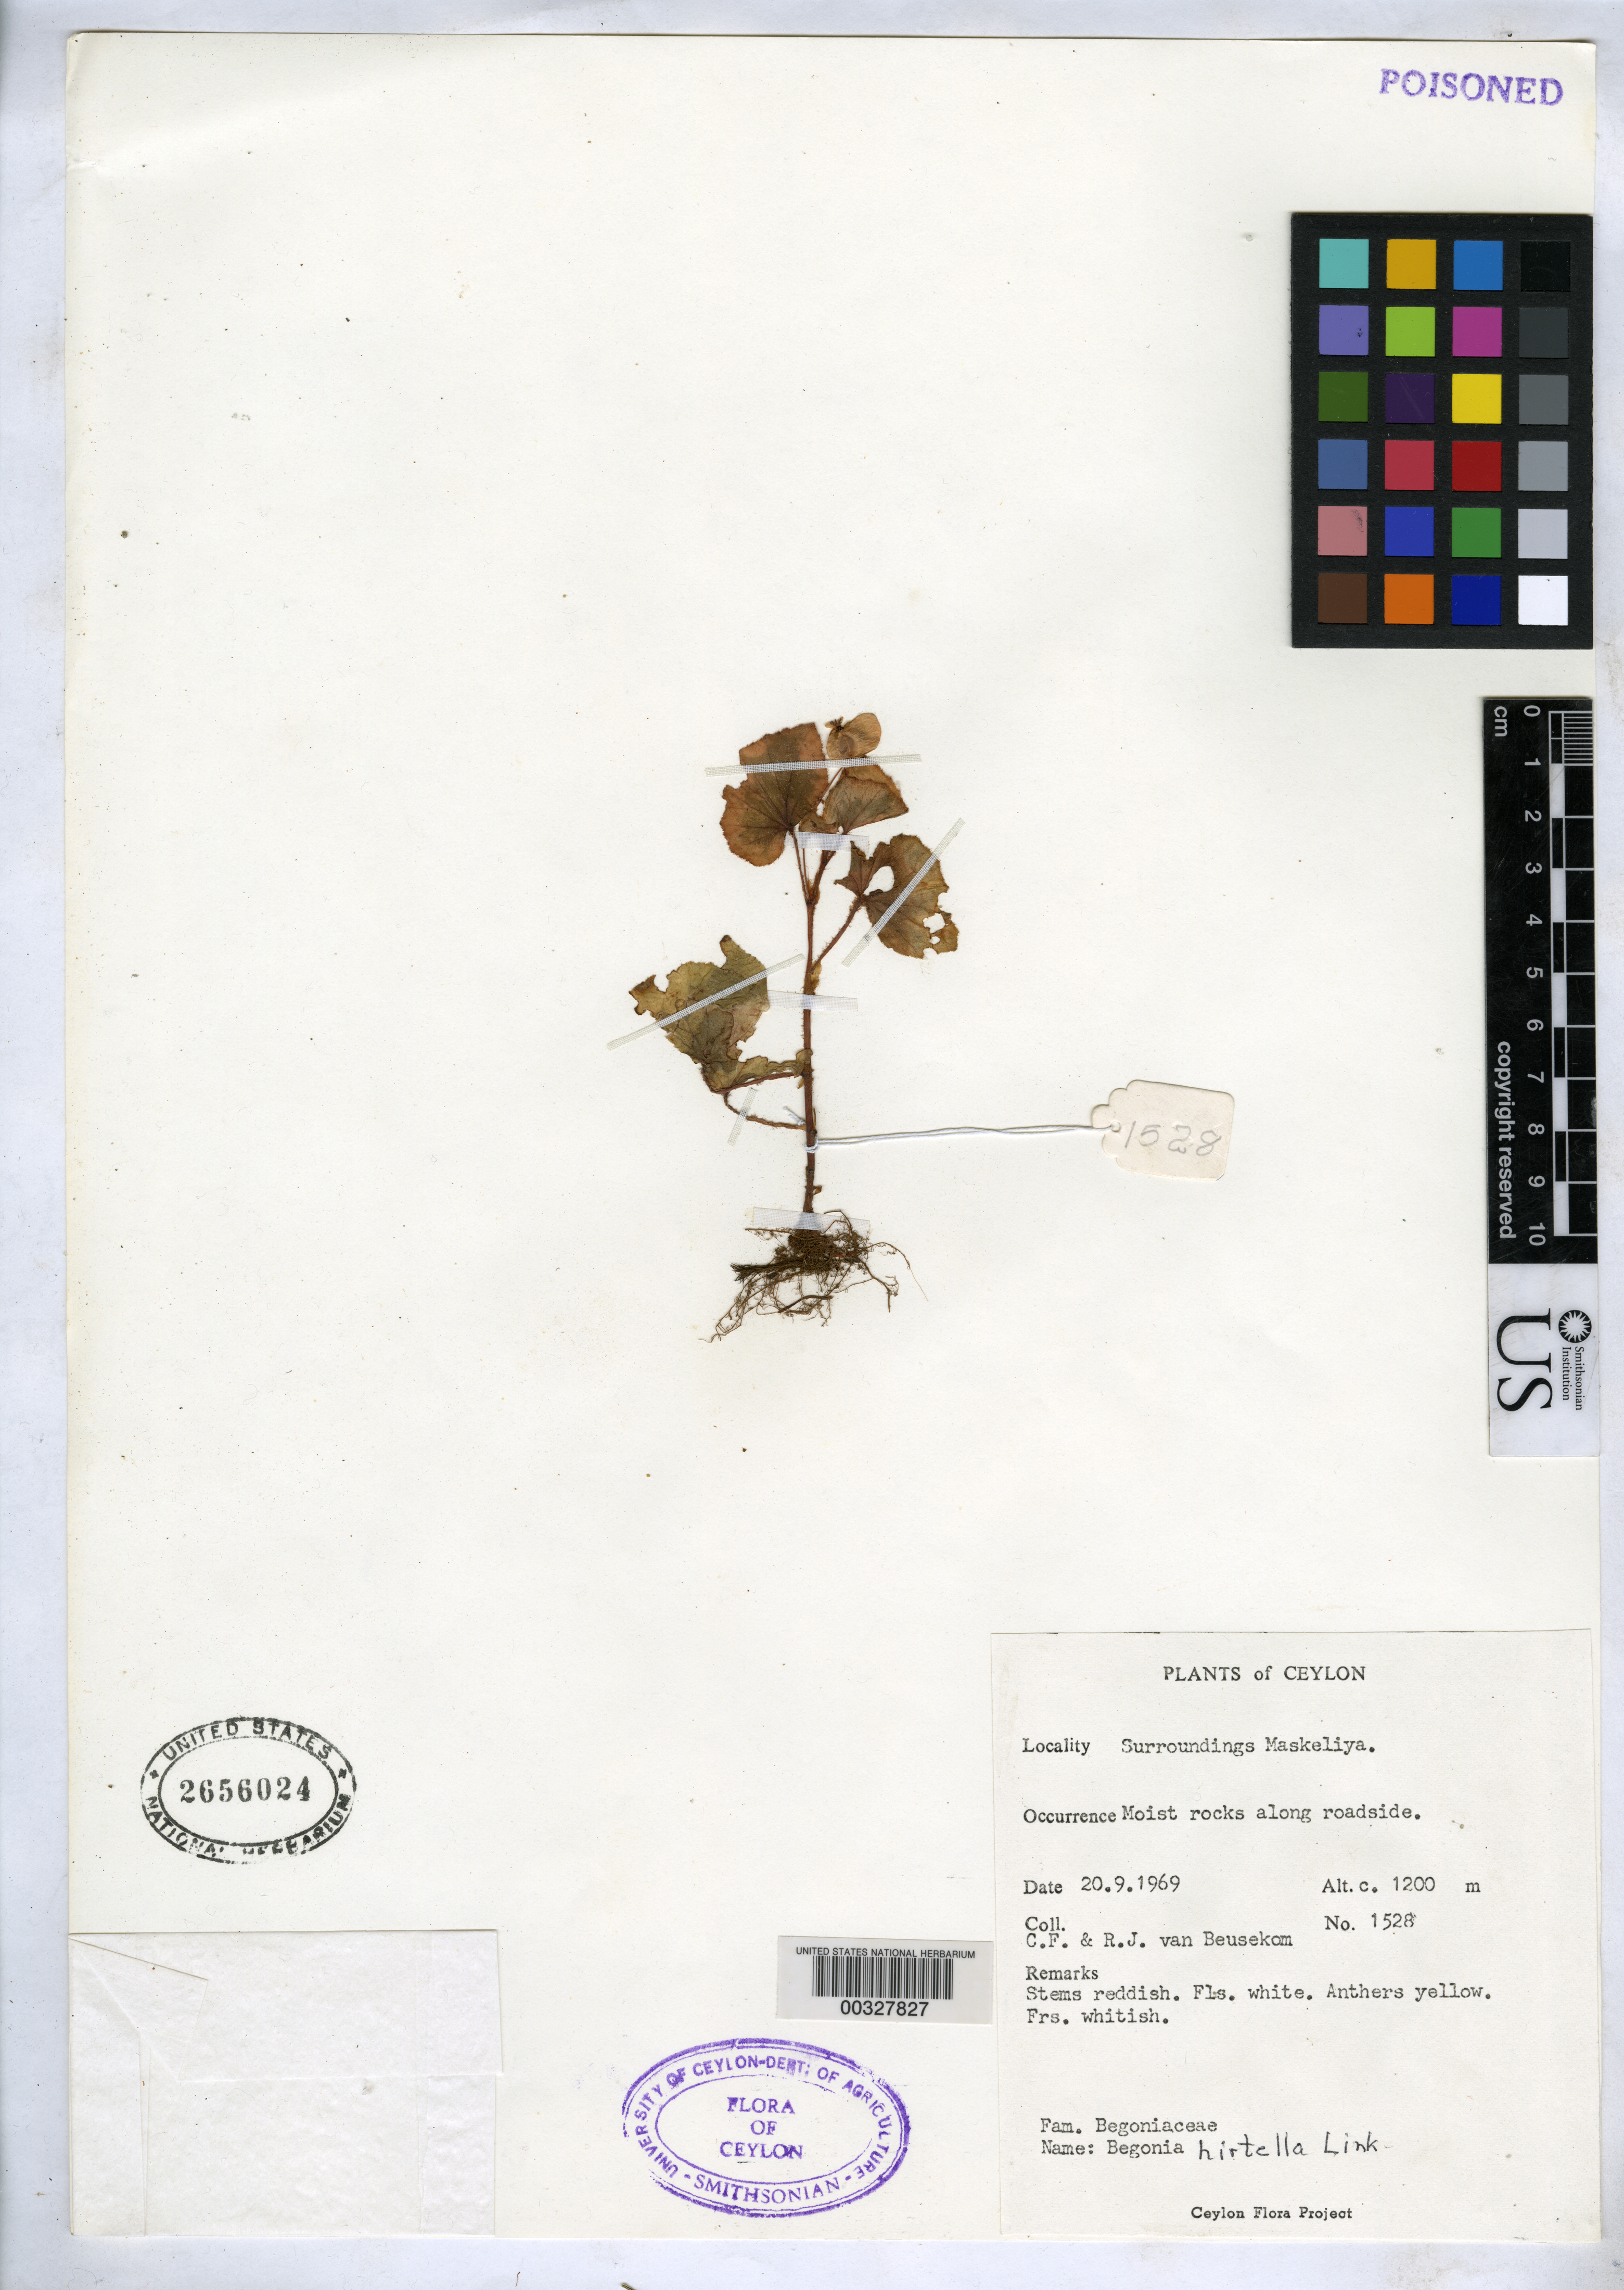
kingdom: Plantae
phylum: Tracheophyta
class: Magnoliopsida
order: Cucurbitales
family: Begoniaceae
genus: Begonia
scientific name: Begonia hirtella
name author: Link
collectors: C. F. Beusekom & R. Beusekom-Osinga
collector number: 1528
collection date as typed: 20 Sep 1969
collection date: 1969-09-20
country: Sri Lanka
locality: Surroundings maskeliya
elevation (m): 1200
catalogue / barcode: US 2656024